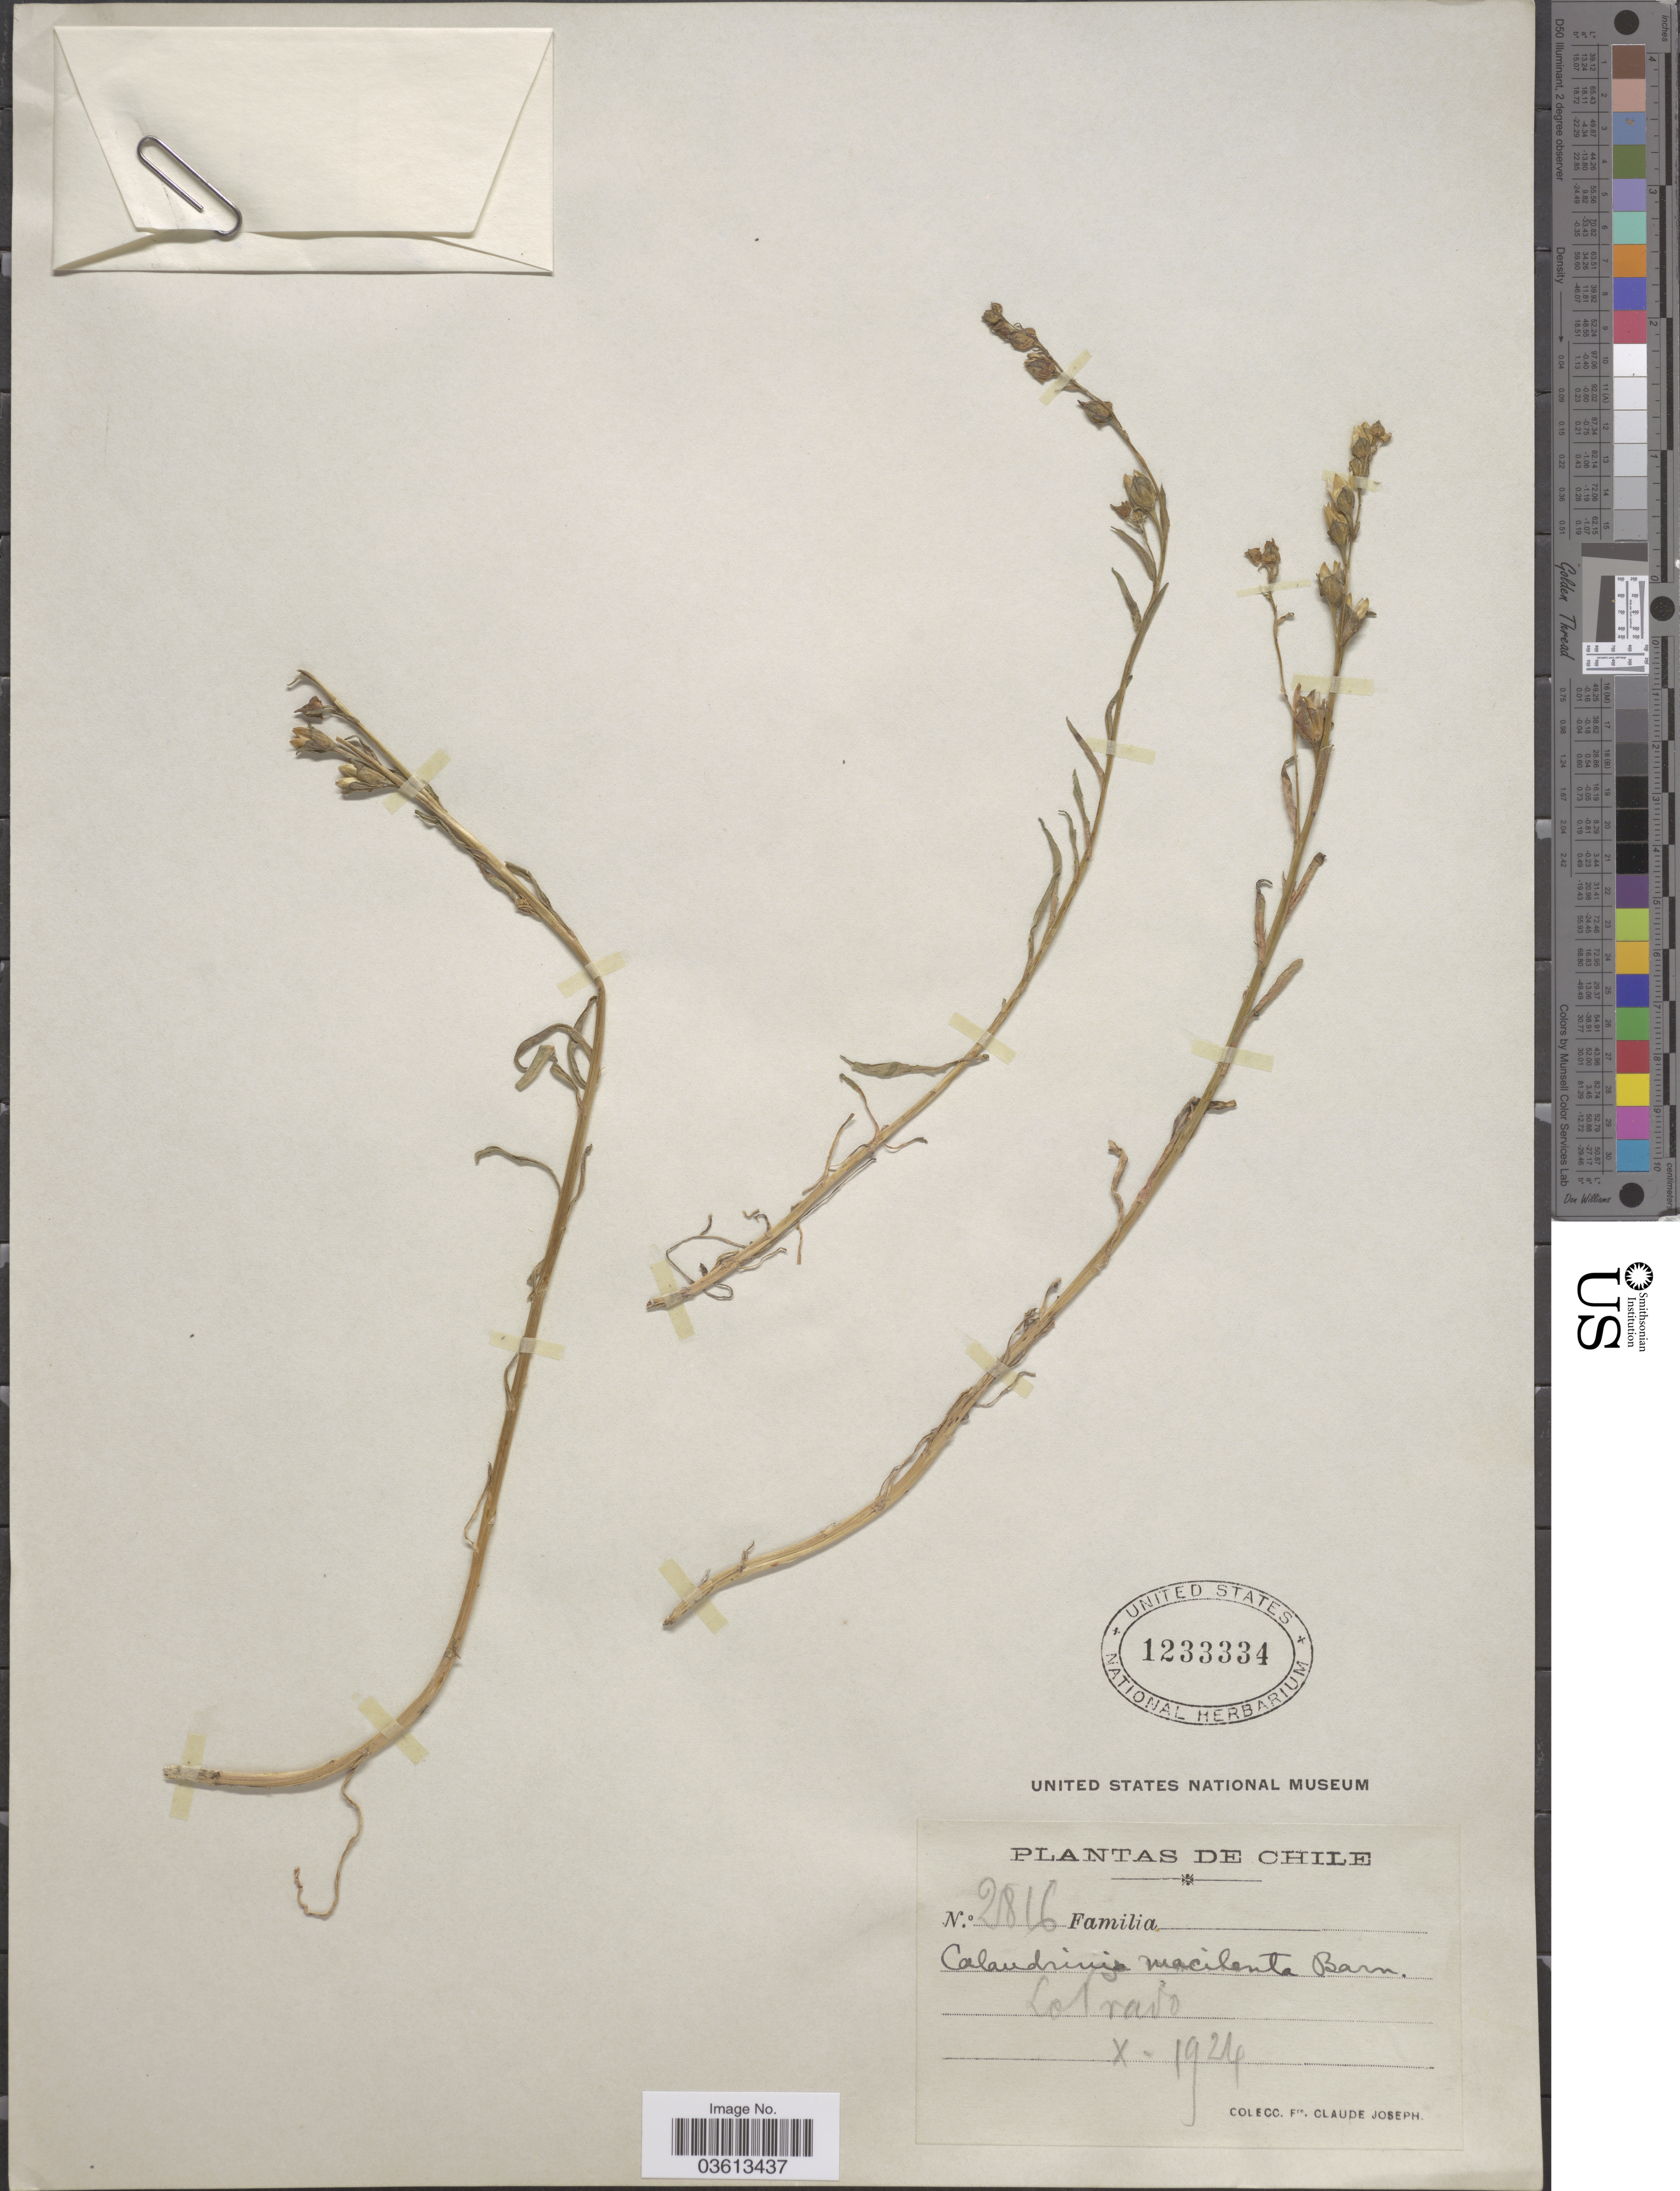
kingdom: Plantae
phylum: Tracheophyta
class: Magnoliopsida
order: Caryophyllales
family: Montiaceae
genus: Calandrinia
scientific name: Calandrinia ciliata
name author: (Ruiz & Pav.) DC.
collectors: Bro. Claude-Joseph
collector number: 2816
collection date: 1924-10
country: Chile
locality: Lo Prado.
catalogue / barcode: US 1233334